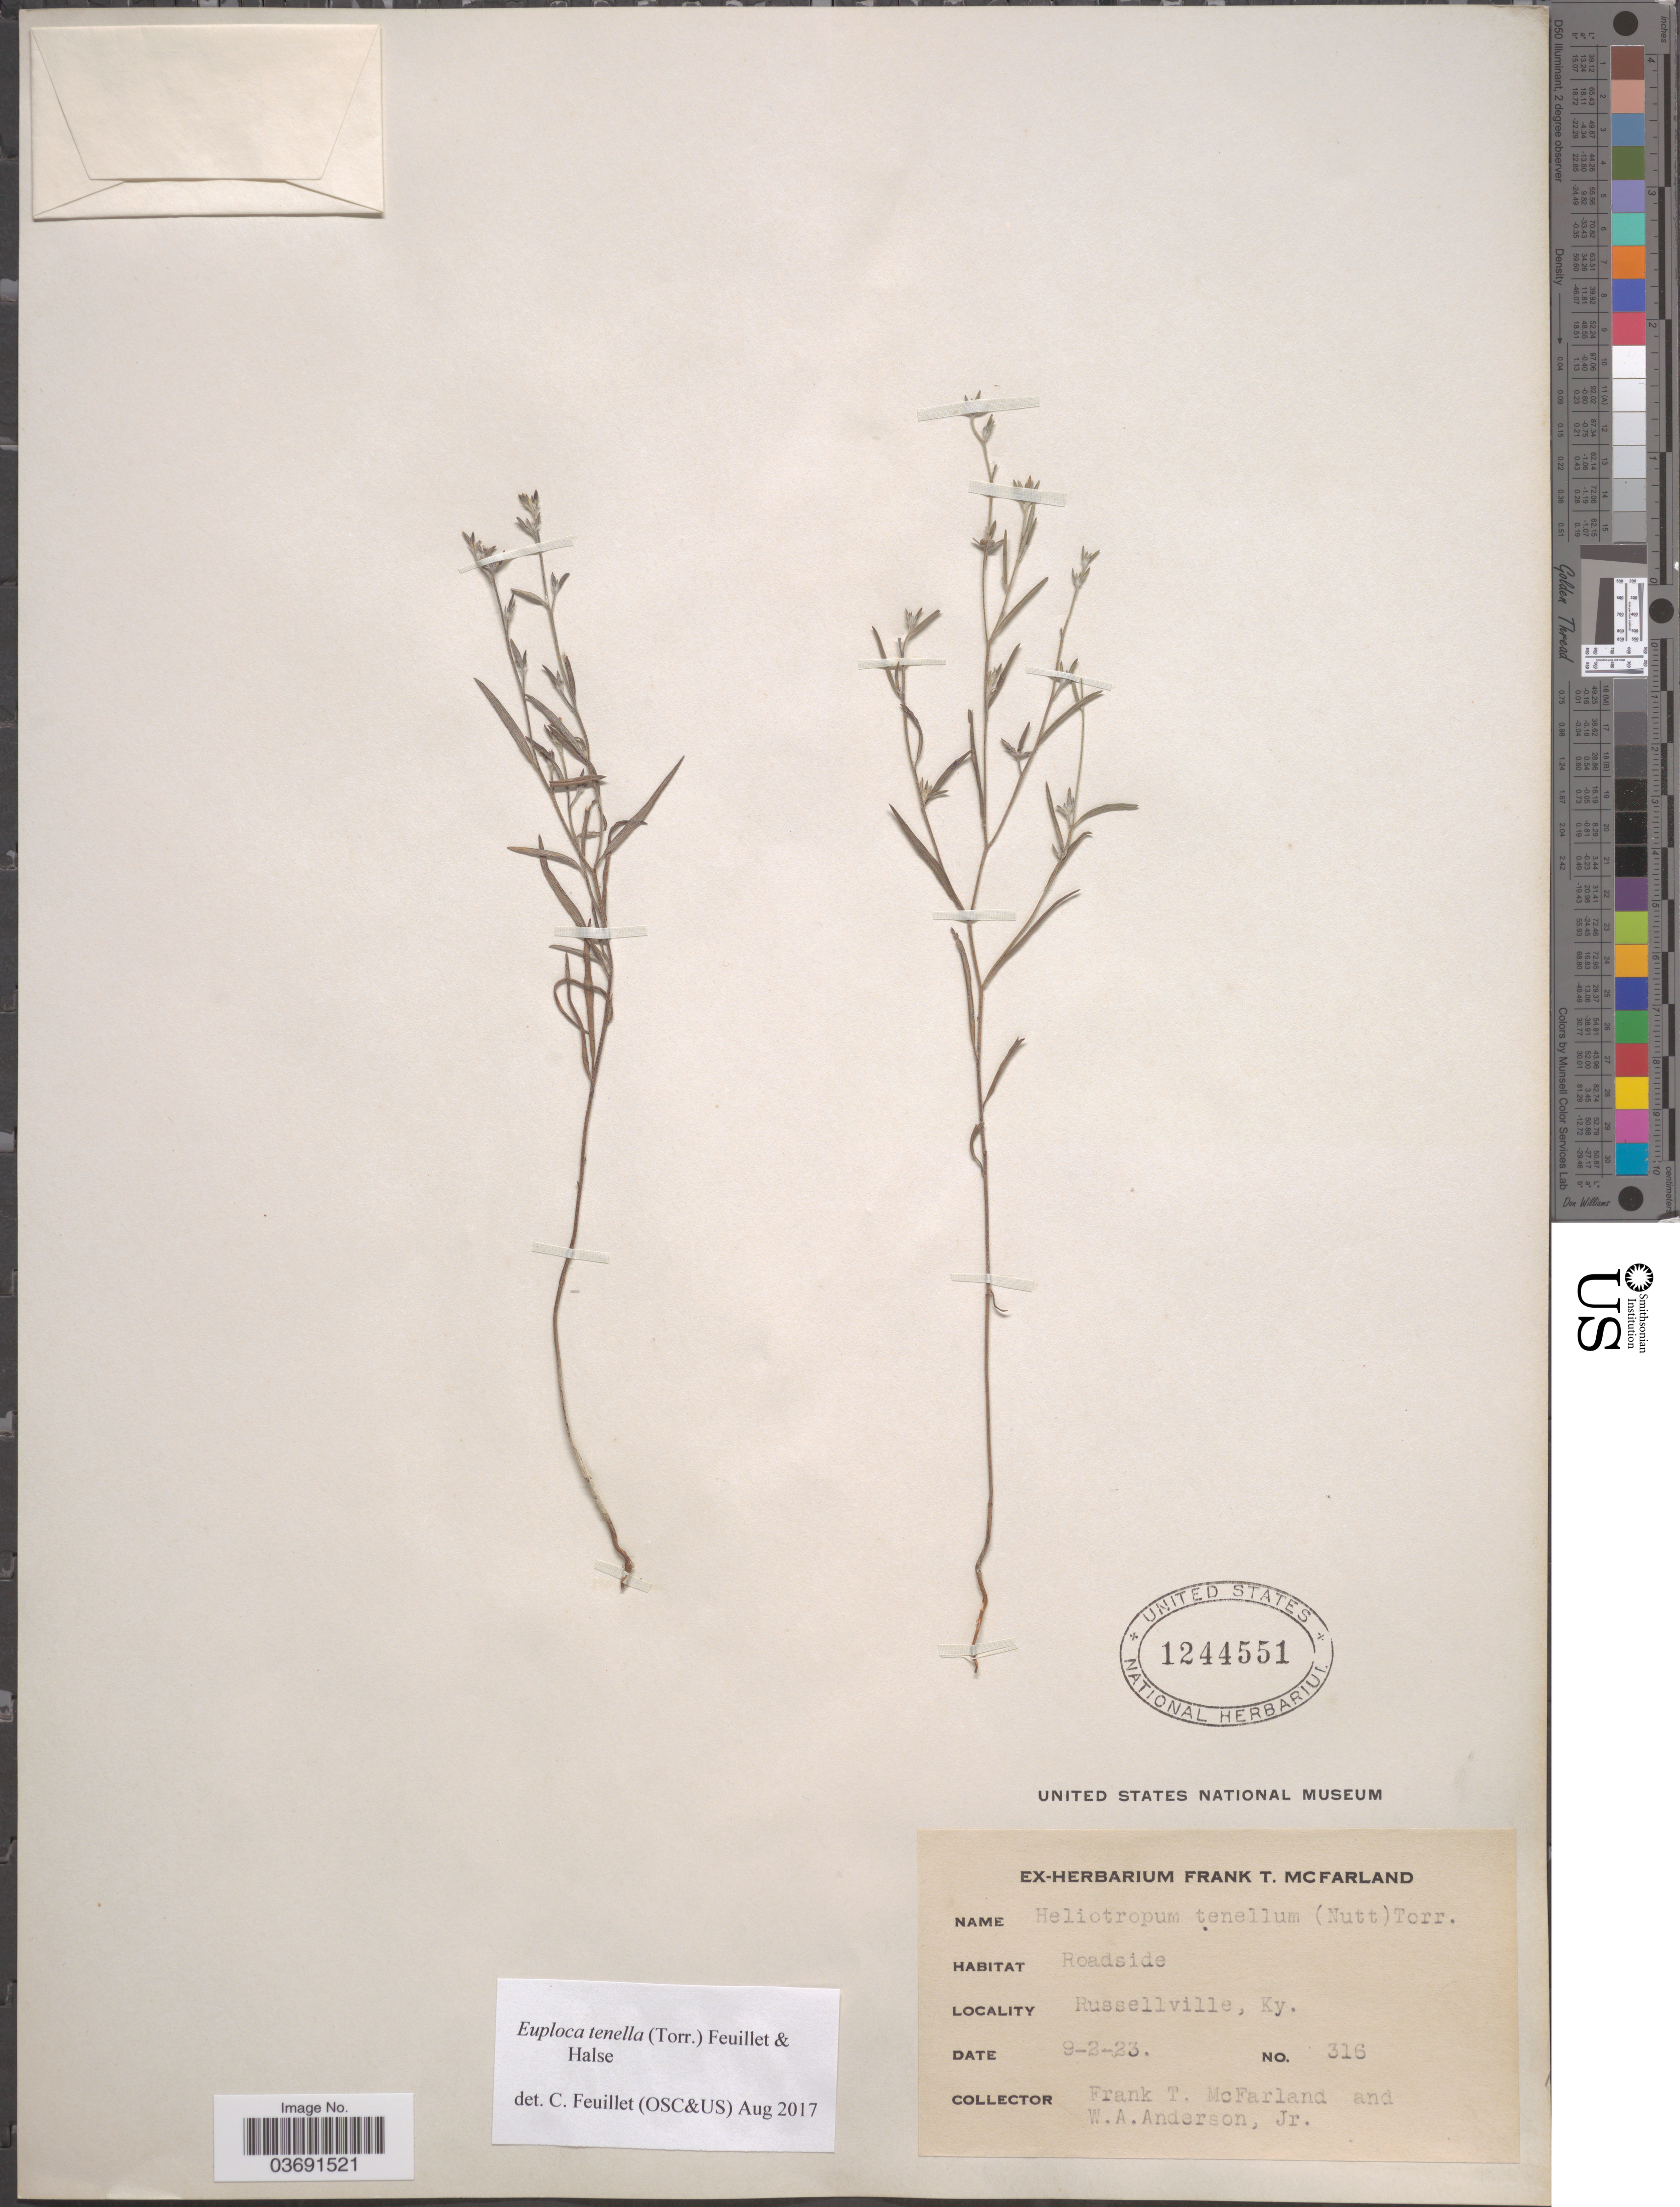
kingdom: Plantae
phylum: Tracheophyta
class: Magnoliopsida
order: Boraginales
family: Heliotropiaceae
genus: Euploca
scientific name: Euploca tenella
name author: (Torr.) Feuillet & Halse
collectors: F. McFarland & W. A. Anderson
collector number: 316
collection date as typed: Transcribed d/m/y: 2/9/23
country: United States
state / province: Kentucky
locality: Russellville.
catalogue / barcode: US 1244551